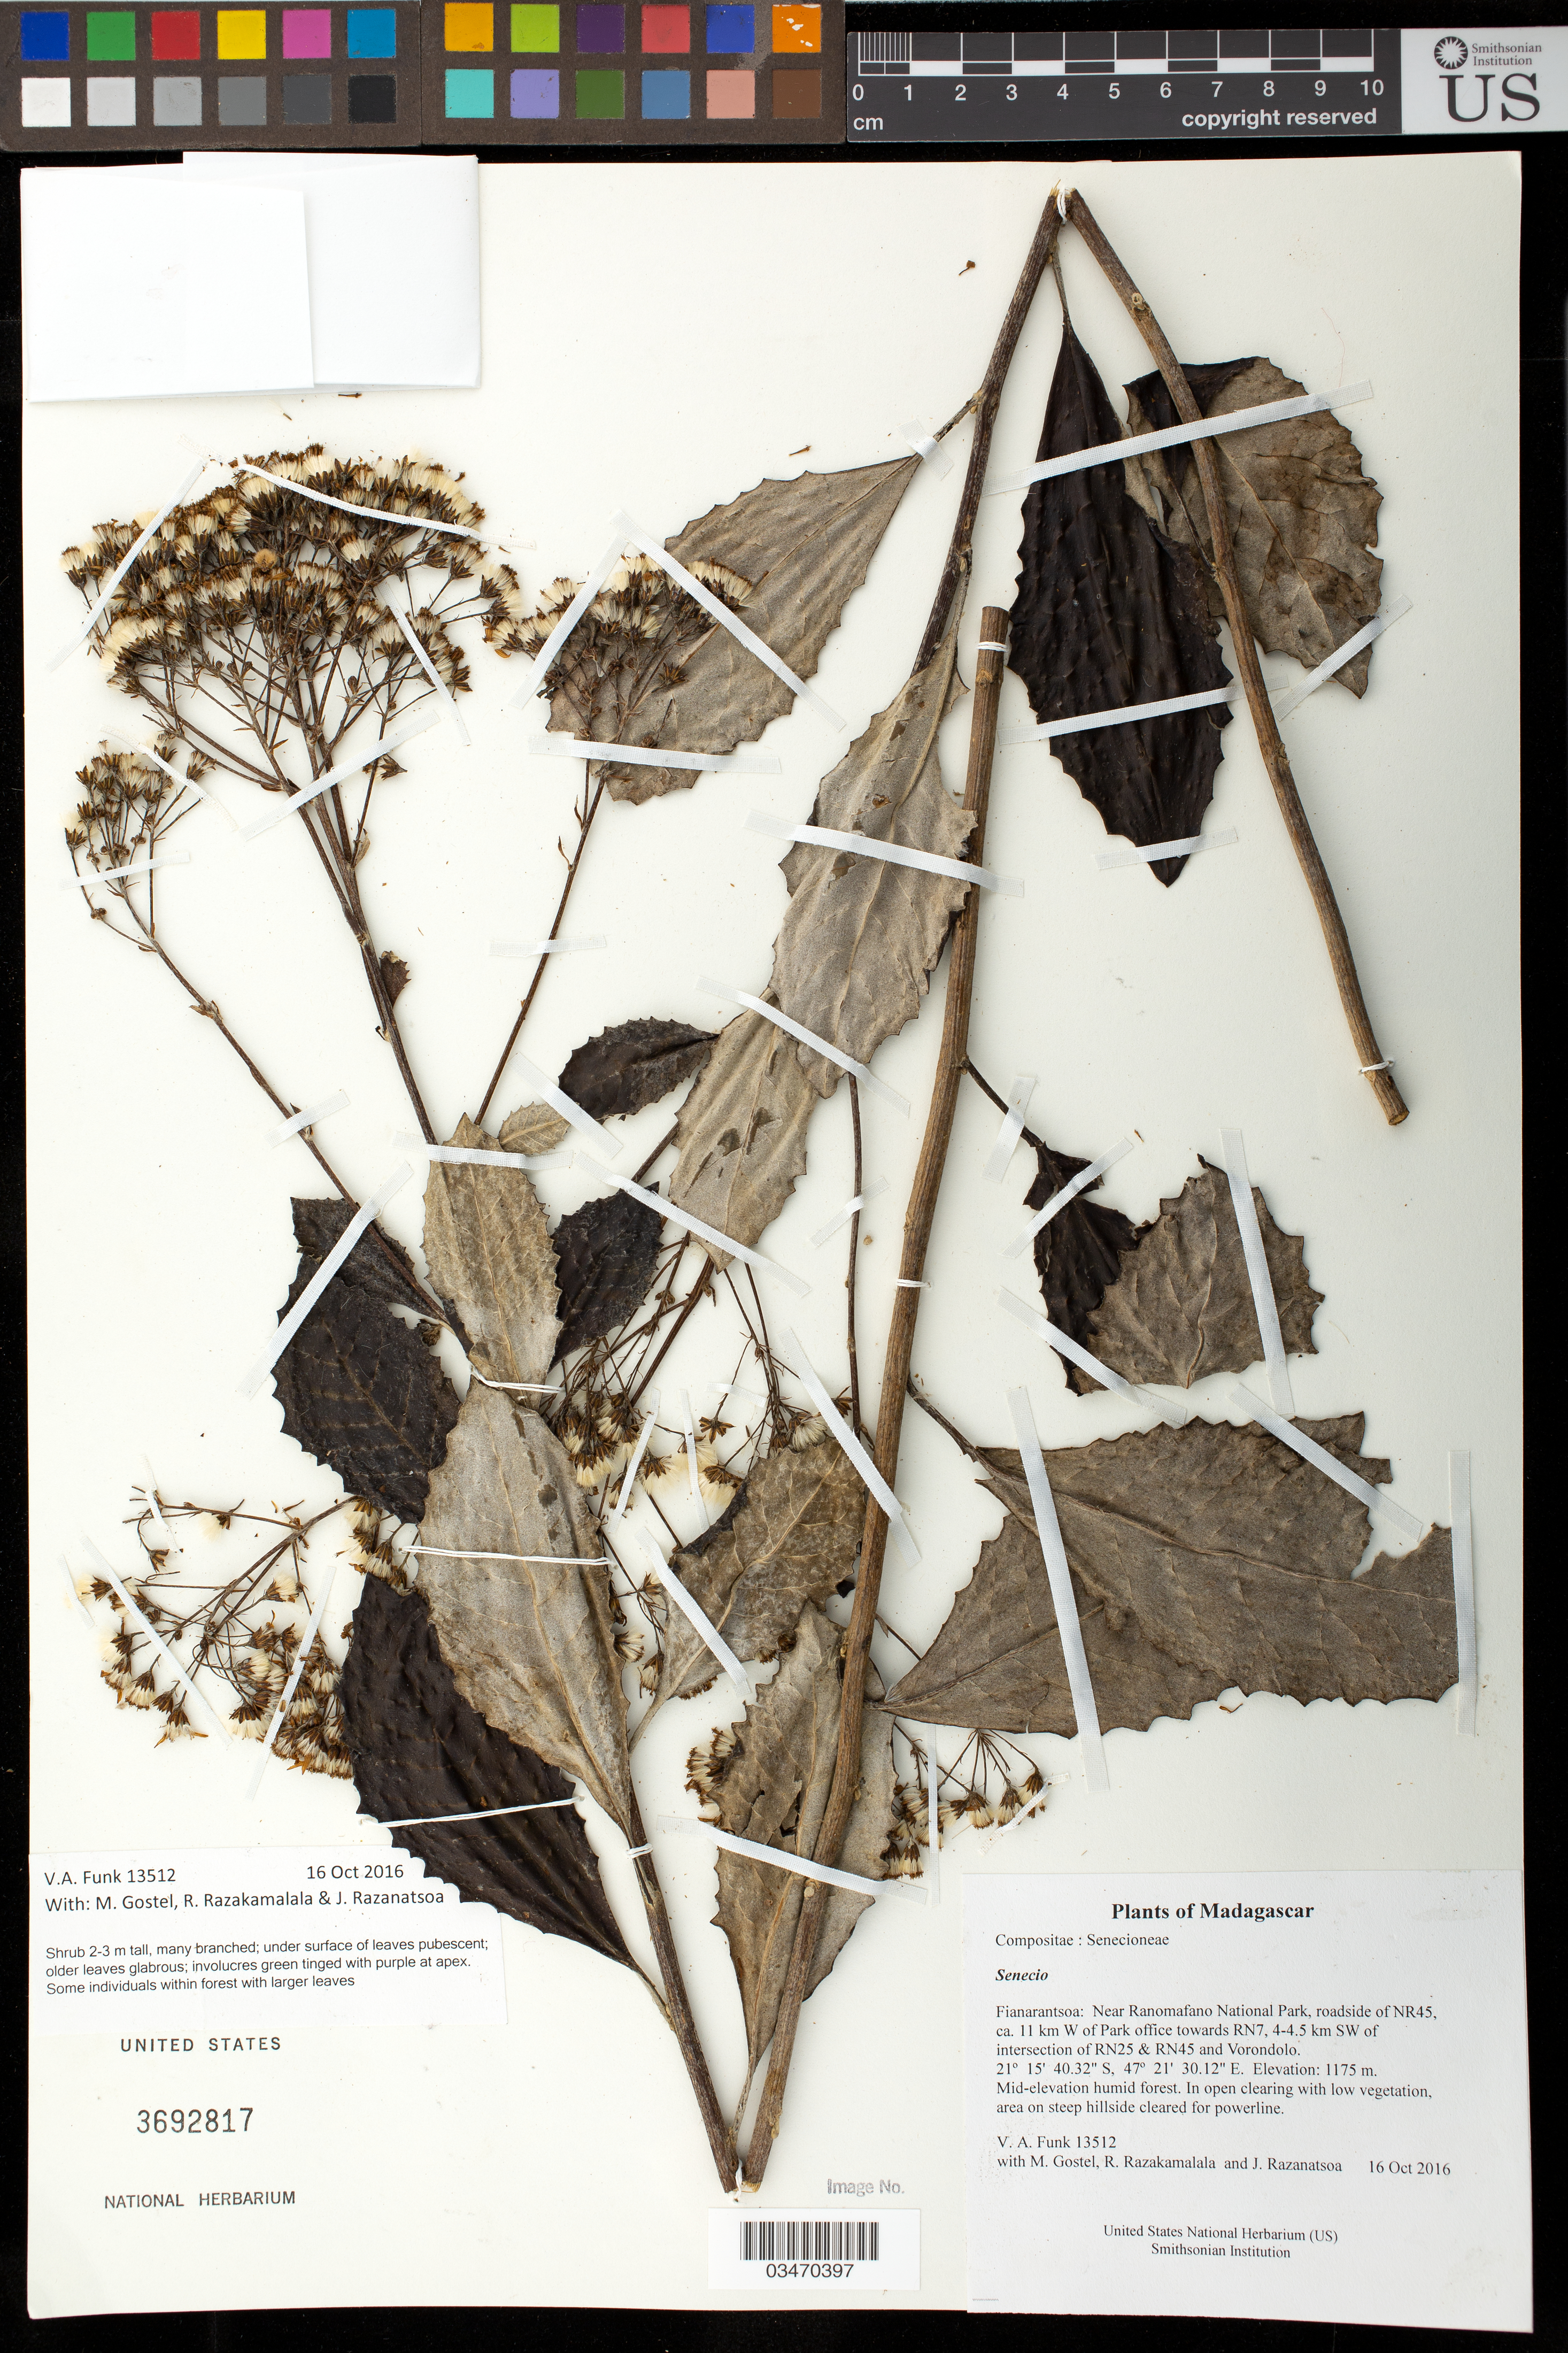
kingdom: Plantae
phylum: Tracheophyta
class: Magnoliopsida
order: Asterales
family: Asteraceae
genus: Senecio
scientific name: Senecio sp.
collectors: M. R. Gostel, R. Razakamalala & J. Razanatsoa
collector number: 13512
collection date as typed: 16 Oct 2016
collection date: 2016-10-16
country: Madagascar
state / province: Haute Matsiatra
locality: Near Ranomafano National Park, roadside of NR45, ca. 11 km W of Park office towards RN7, 4-4.5 km SW of intersection of RN25 & RN45 and Vorondolo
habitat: Mid-elevation humid forest. In open clearing with low vegetation, area on steep hillside cleared for powerline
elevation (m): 1175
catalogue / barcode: US 3692817